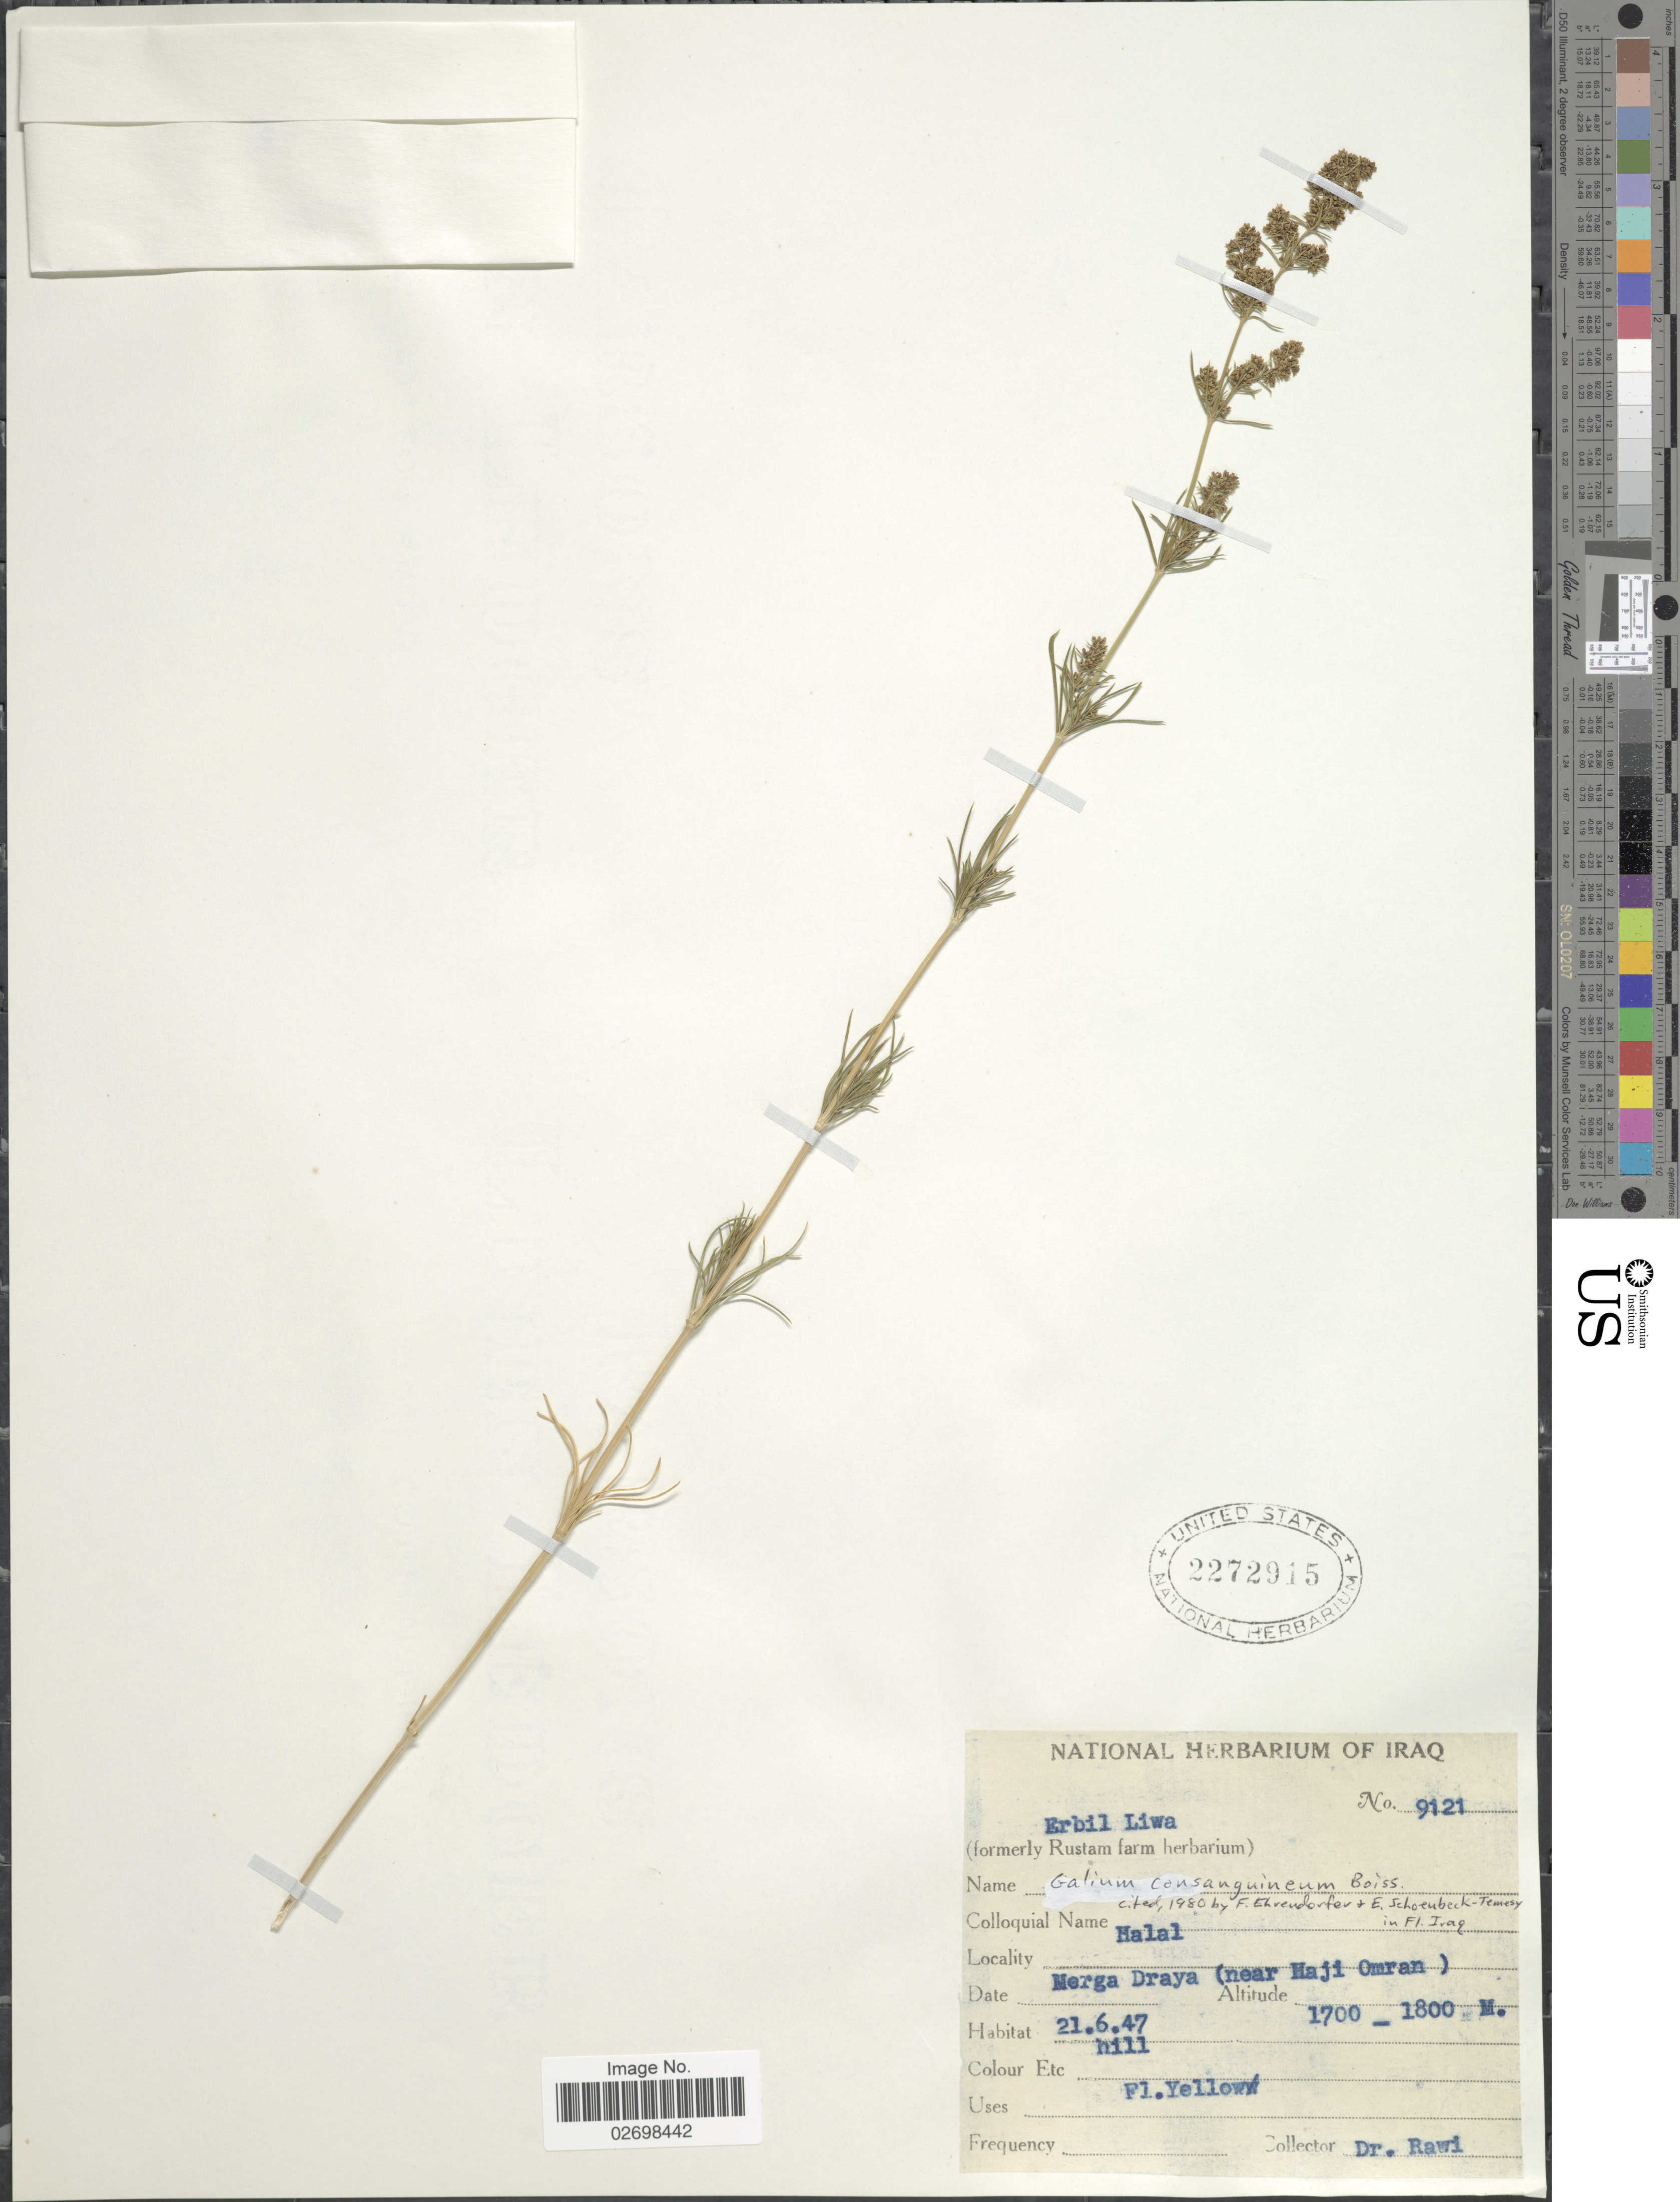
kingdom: Plantae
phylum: Tracheophyta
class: Magnoliopsida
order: Gentianales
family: Rubiaceae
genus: Galium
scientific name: Galium consanguineum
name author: Boiss.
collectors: -. Rawi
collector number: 9121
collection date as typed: Transcribed d/m/y: 21/6/47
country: Iraq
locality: Halal, Merga Draya (near Haji Omran)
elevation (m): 1700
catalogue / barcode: US 2272915